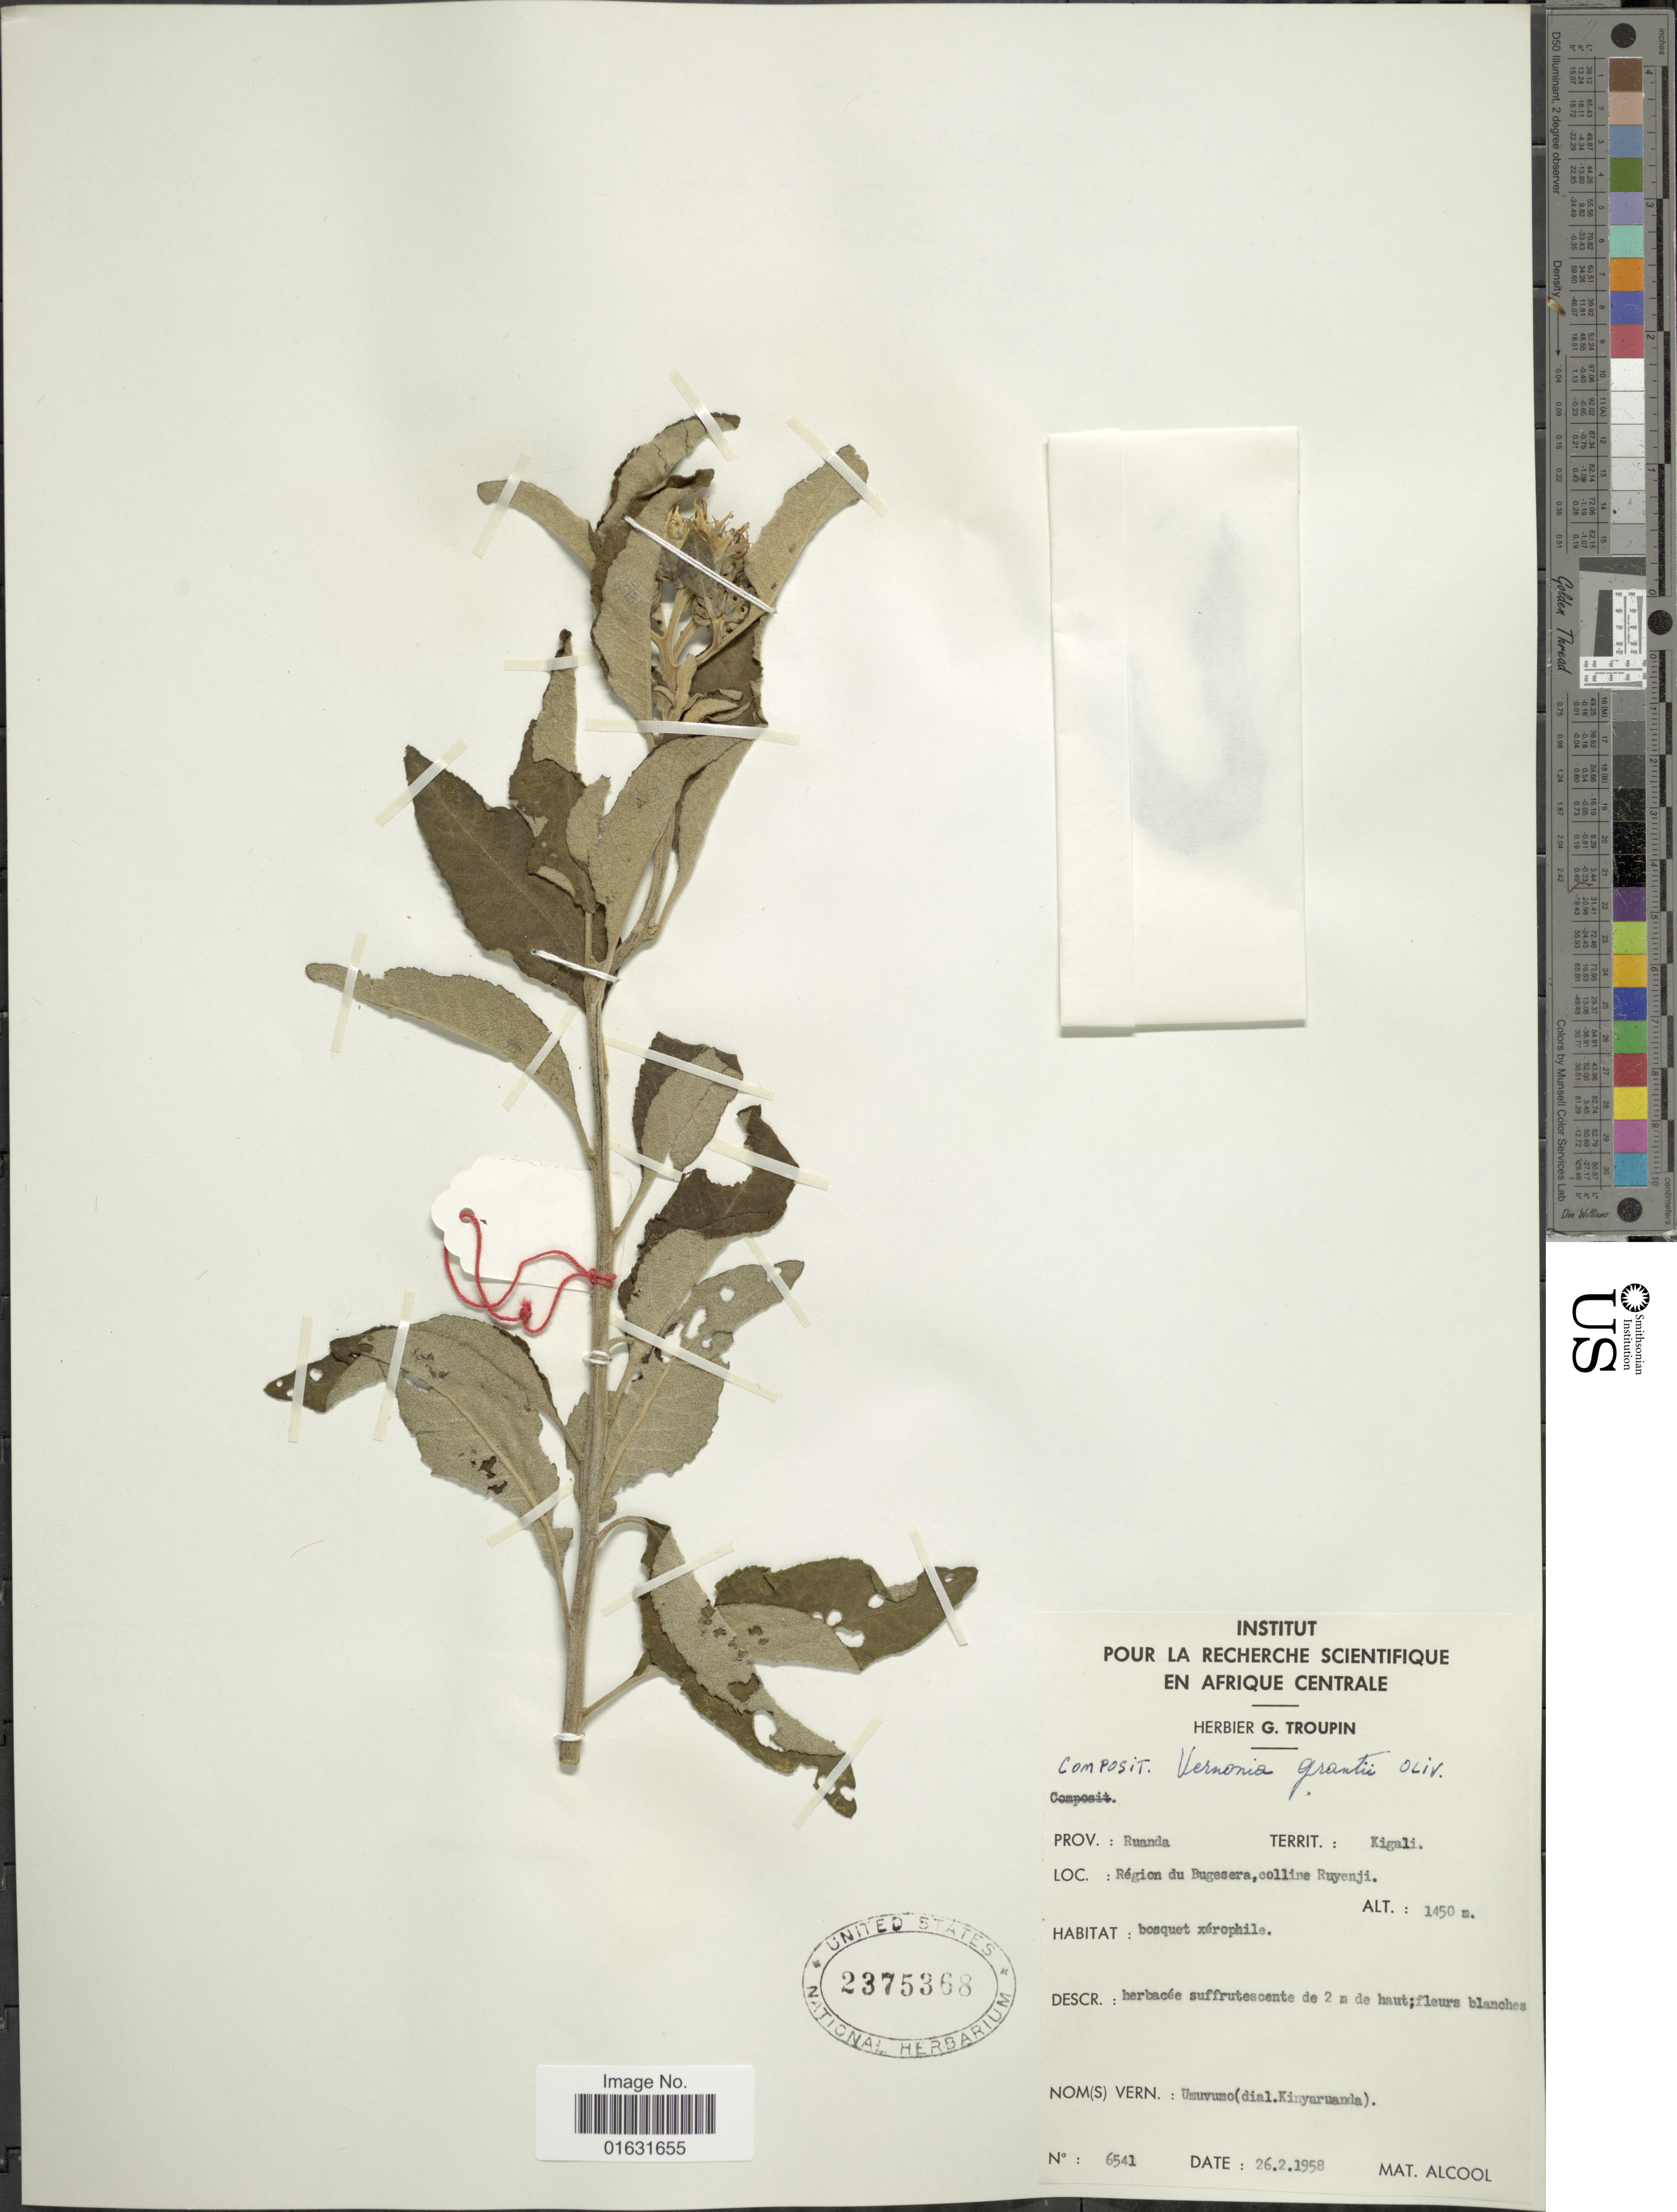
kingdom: Plantae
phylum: Tracheophyta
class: Magnoliopsida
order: Asterales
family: Asteraceae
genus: Baccharoides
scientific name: Baccharoides adoensis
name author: (Sch. Bip. ex Walp.) H. Rob.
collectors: G. Troupin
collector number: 6541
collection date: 1958-02-26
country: Rwanda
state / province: Kigali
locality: Prov. Ruanda, Region du Bugesera, colline Ruyenji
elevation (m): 1450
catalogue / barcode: US 2375368